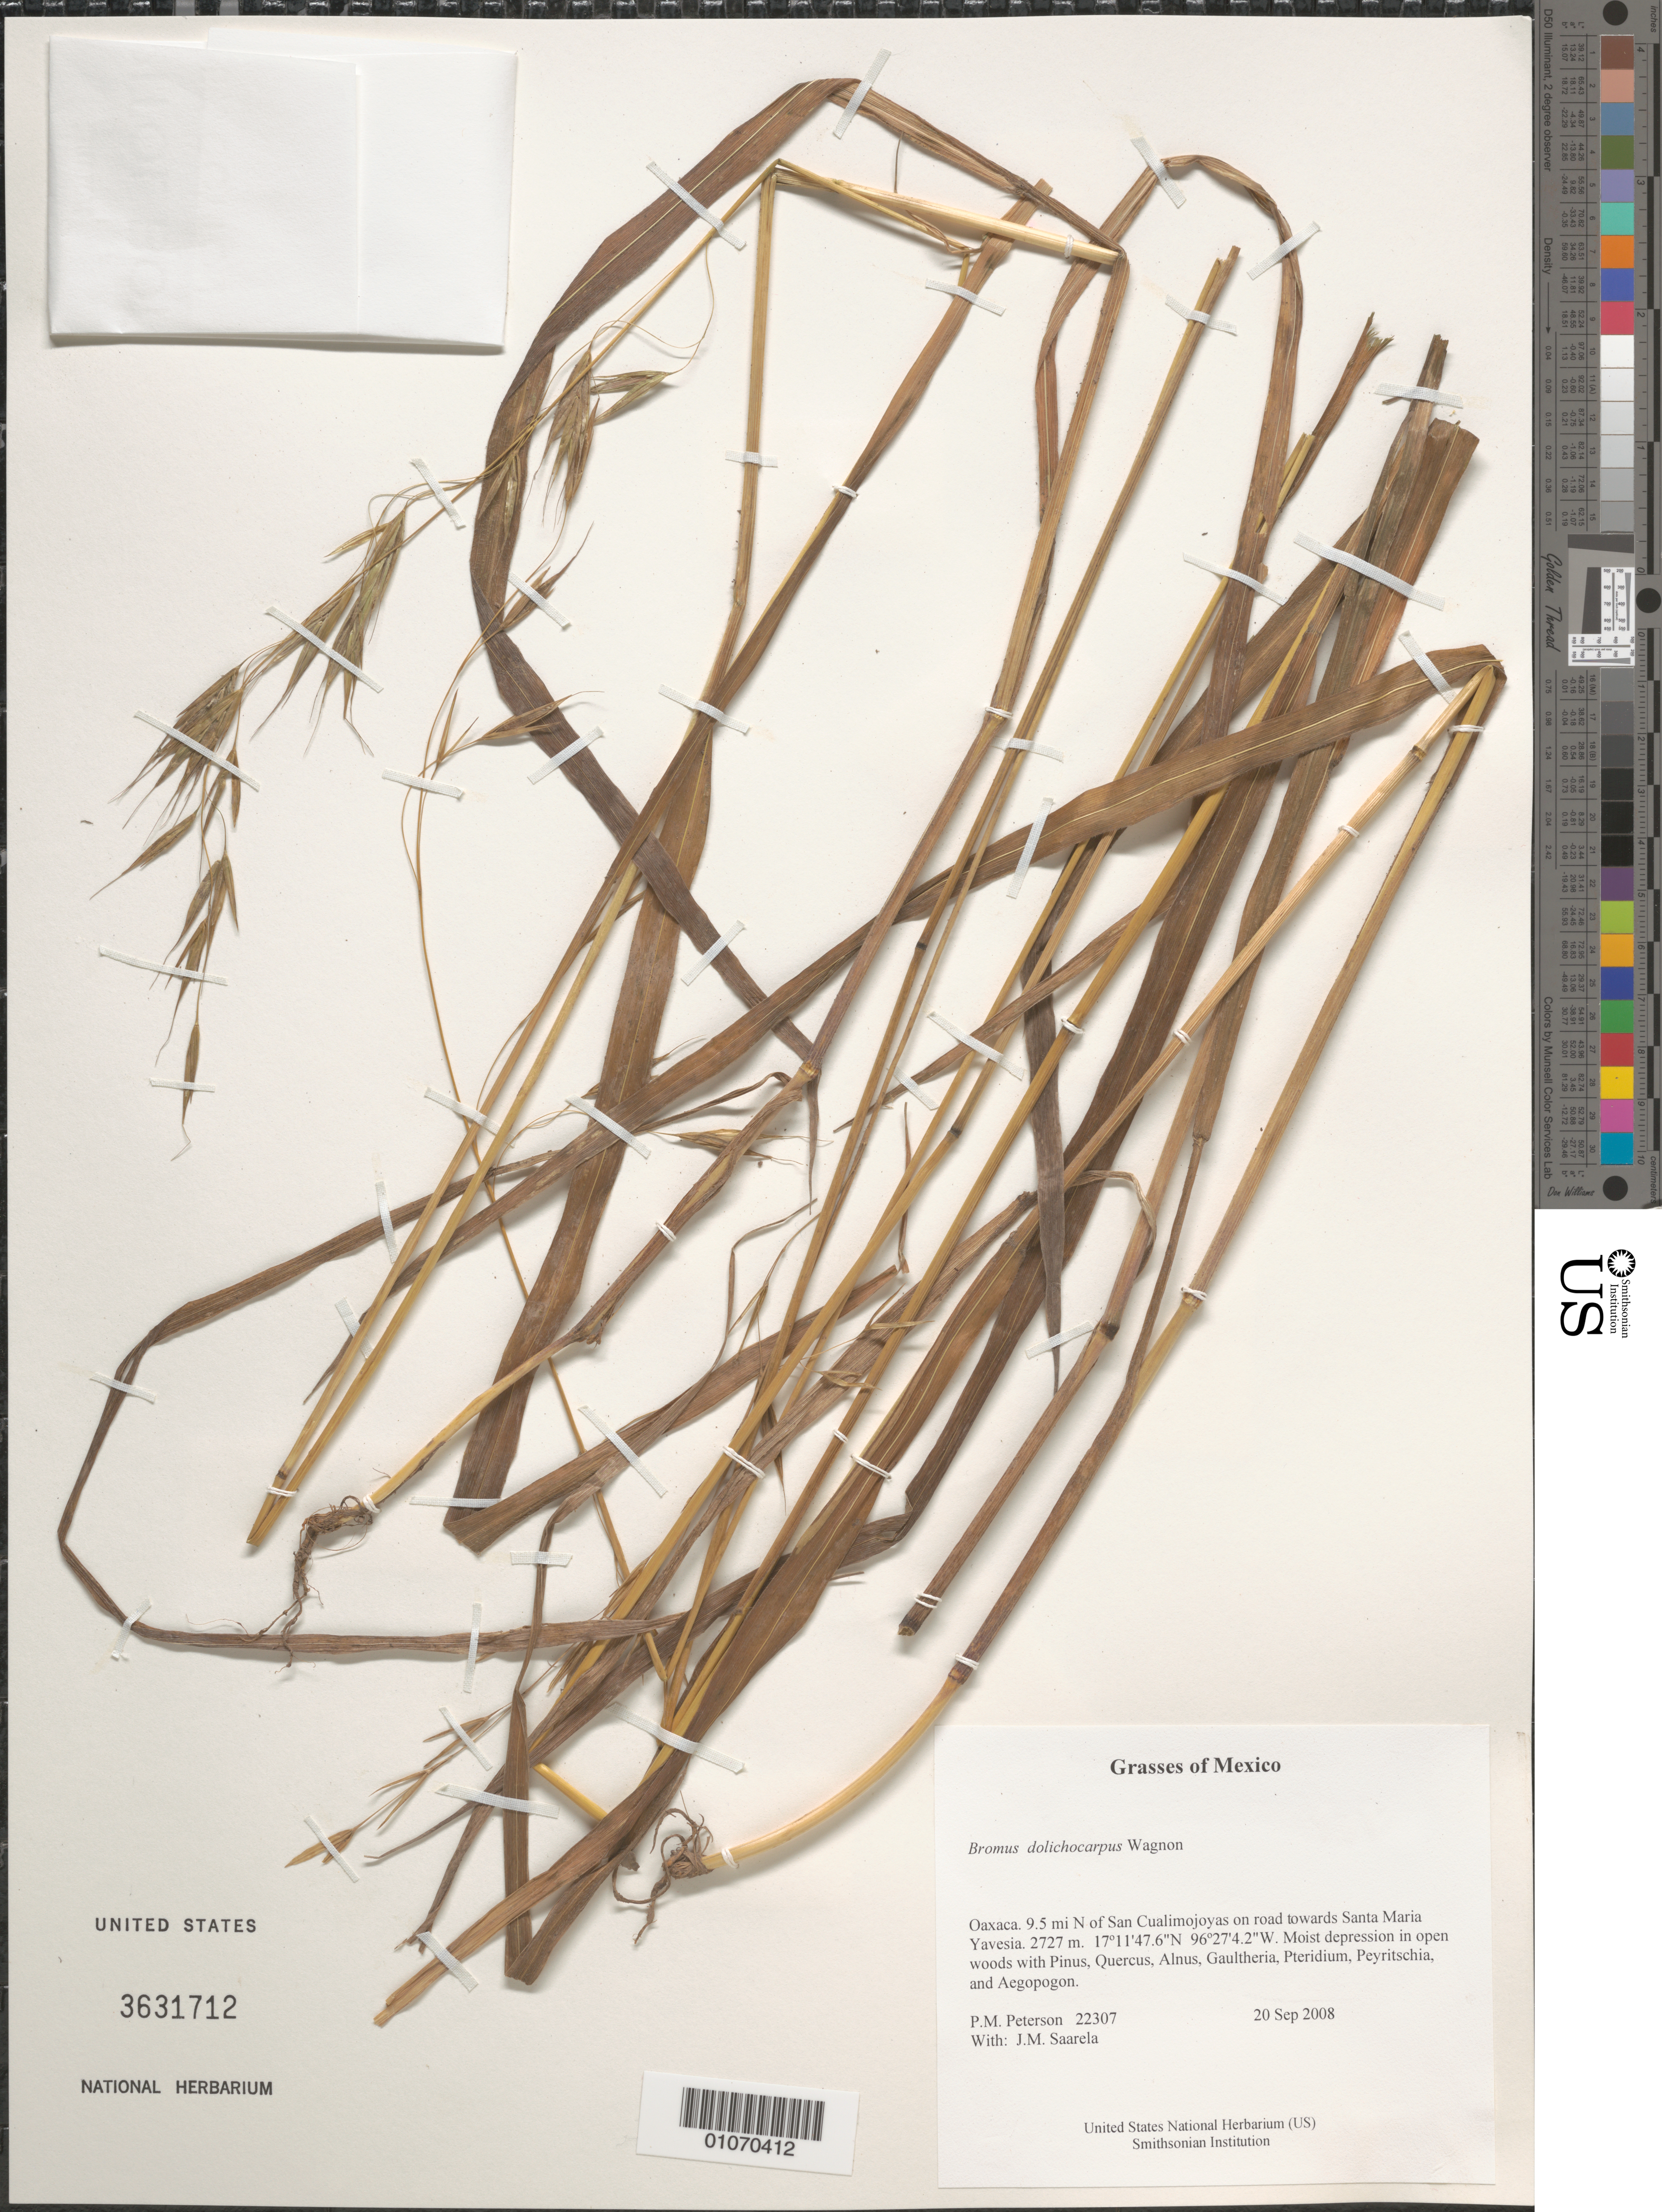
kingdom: Plantae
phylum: Tracheophyta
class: Liliopsida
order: Poales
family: Poaceae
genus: Bromus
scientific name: Bromus dolichocarpus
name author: Wagnon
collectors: P. M. Peterson & J. Saarela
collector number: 22307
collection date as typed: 20 Sep 2008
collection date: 2008-09-20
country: Mexico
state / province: Oaxaca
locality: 9.5 mi N of San Cualimojoyas on road towards Santa Maria Yavesia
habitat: Moist depression in open woods with Pinus, Quercus, Alnus, Gaultheria, Pteridium, Peyritschia, and Aegopogon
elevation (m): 2727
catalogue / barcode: US 3631712